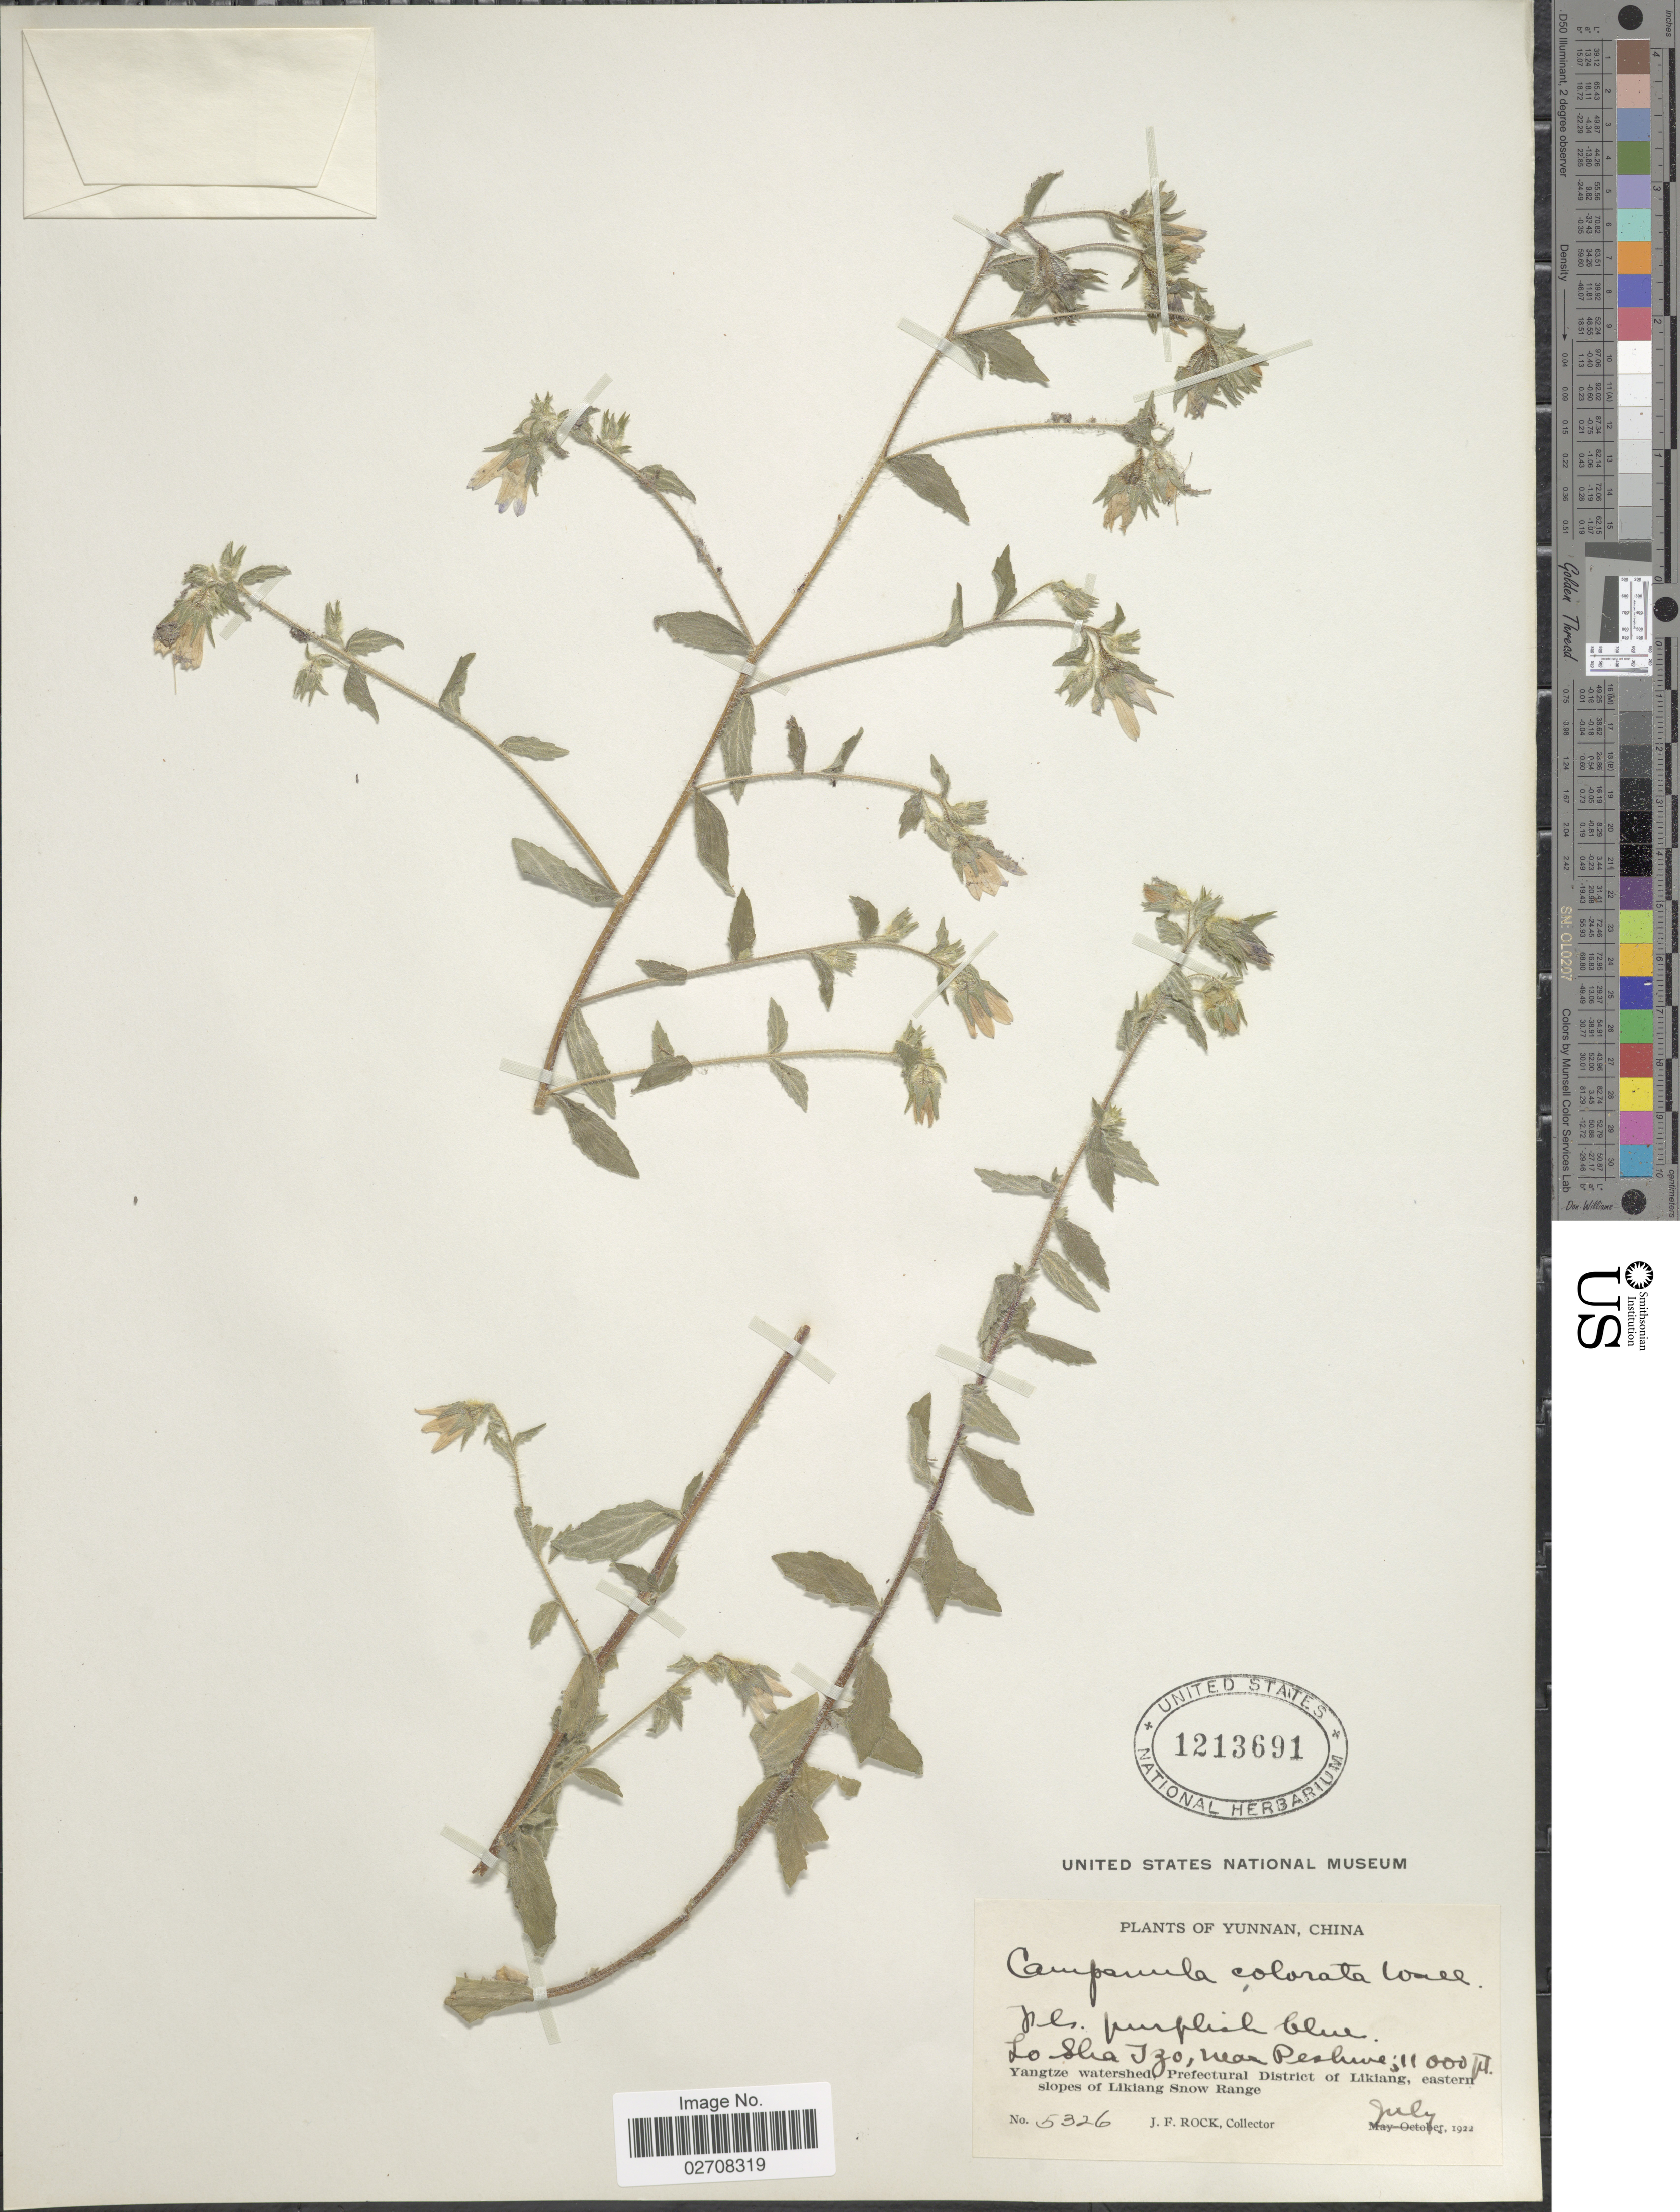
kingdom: Plantae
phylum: Tracheophyta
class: Magnoliopsida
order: Asterales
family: Campanulaceae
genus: Campanula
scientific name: Campanula colorata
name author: Wall.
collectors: J. F. Rock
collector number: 5326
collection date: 1922-07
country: China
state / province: Yunnan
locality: Lo Sha Tzo, near Peshive. Yangtze watershed, Prefectural District of Likiang, eastern slopes of Likiang Snow Range.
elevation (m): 3353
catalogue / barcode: US 1213691